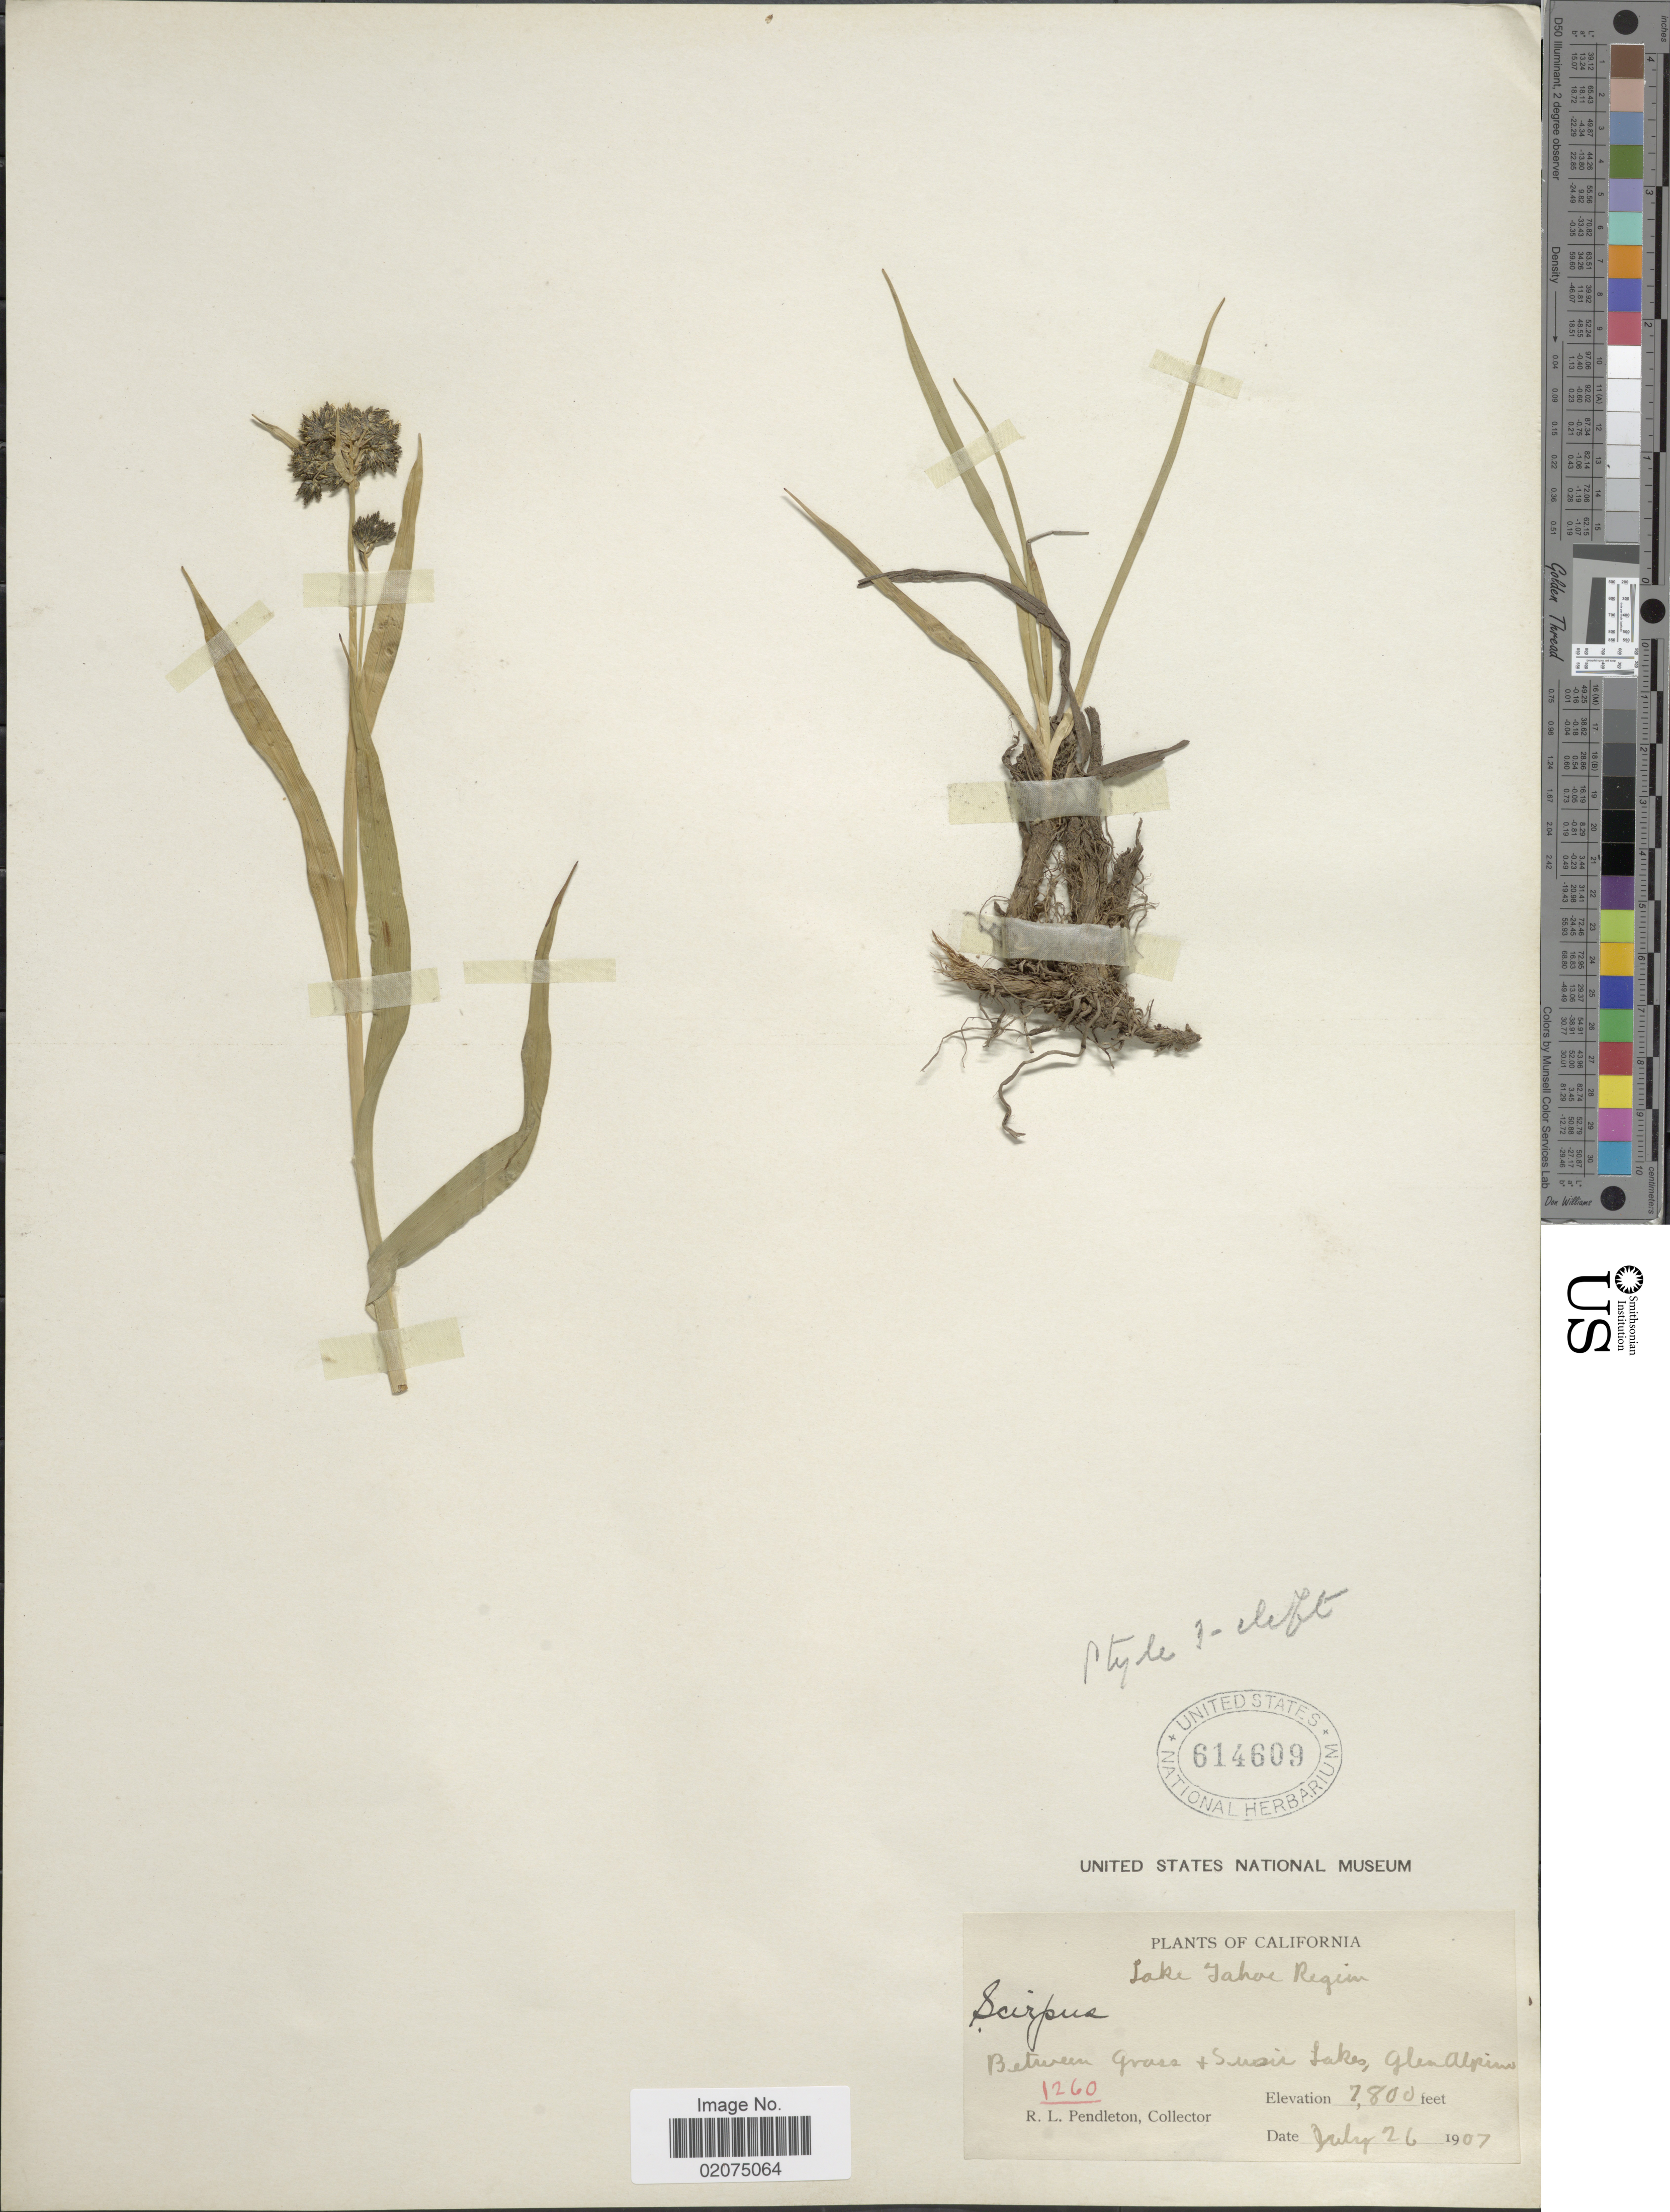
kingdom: Plantae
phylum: Tracheophyta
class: Liliopsida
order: Poales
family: Cyperaceae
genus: Scirpus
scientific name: Scirpus congdonii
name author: Britton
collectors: R. Pendleton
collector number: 1260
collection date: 1907-07-26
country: United States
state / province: California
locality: Lake Tahoe Region, between Grass + Swan Lakes, Gle Alpines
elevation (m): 2377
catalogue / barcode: US 614609